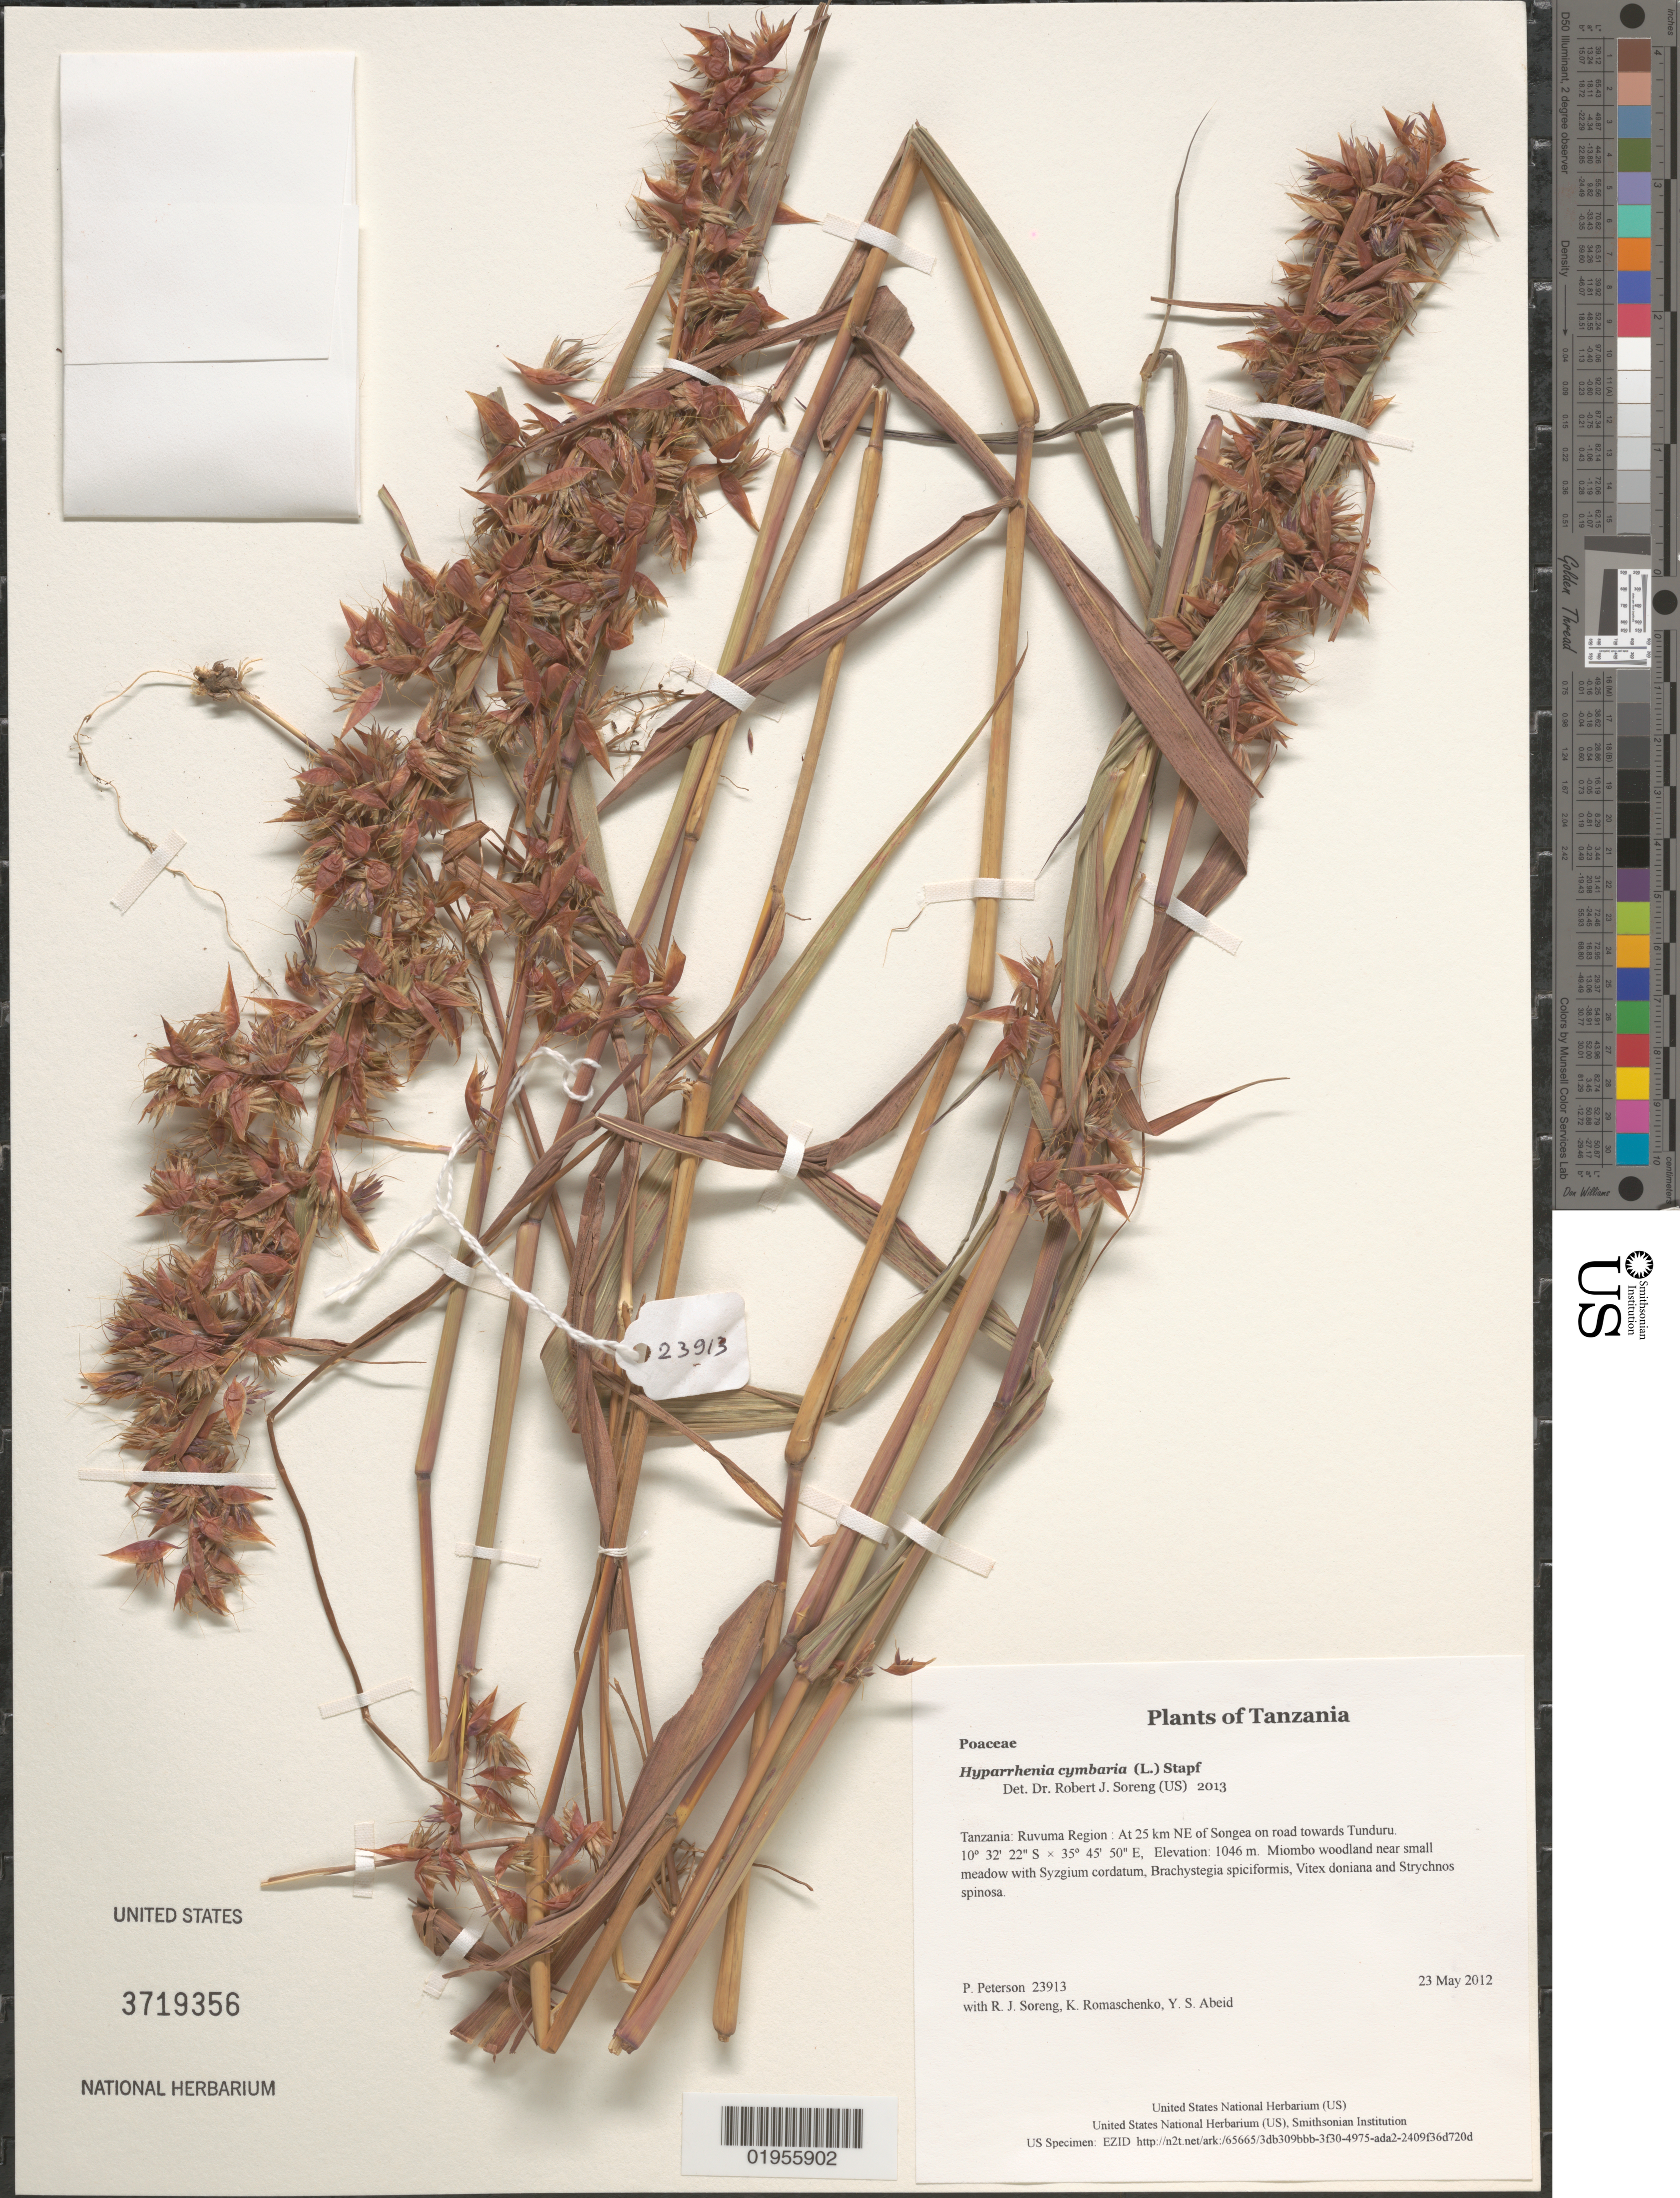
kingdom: Plantae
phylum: Tracheophyta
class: Liliopsida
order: Poales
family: Poaceae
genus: Hyparrhenia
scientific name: Hyparrhenia cymbaria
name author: (L.) Stapf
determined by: Soreng, Robert J., Research Associate (BOT), Smithsonian Institution - National Museum of Natural History (UNITED STATES)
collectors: P. M. Peterson, R. J. Soreng, K. Romaschenko & Y. Abeid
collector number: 23913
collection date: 2012-05-23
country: Tanzania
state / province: Ruvuma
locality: At 25 km NE of Songea on road towards Tunduru.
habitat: Miombo woodland near small meadow with Syzgium cordatum, Brachystegia spiciformis, Vitex doniana and Strychnos spinosa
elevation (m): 1046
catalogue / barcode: US 3719356